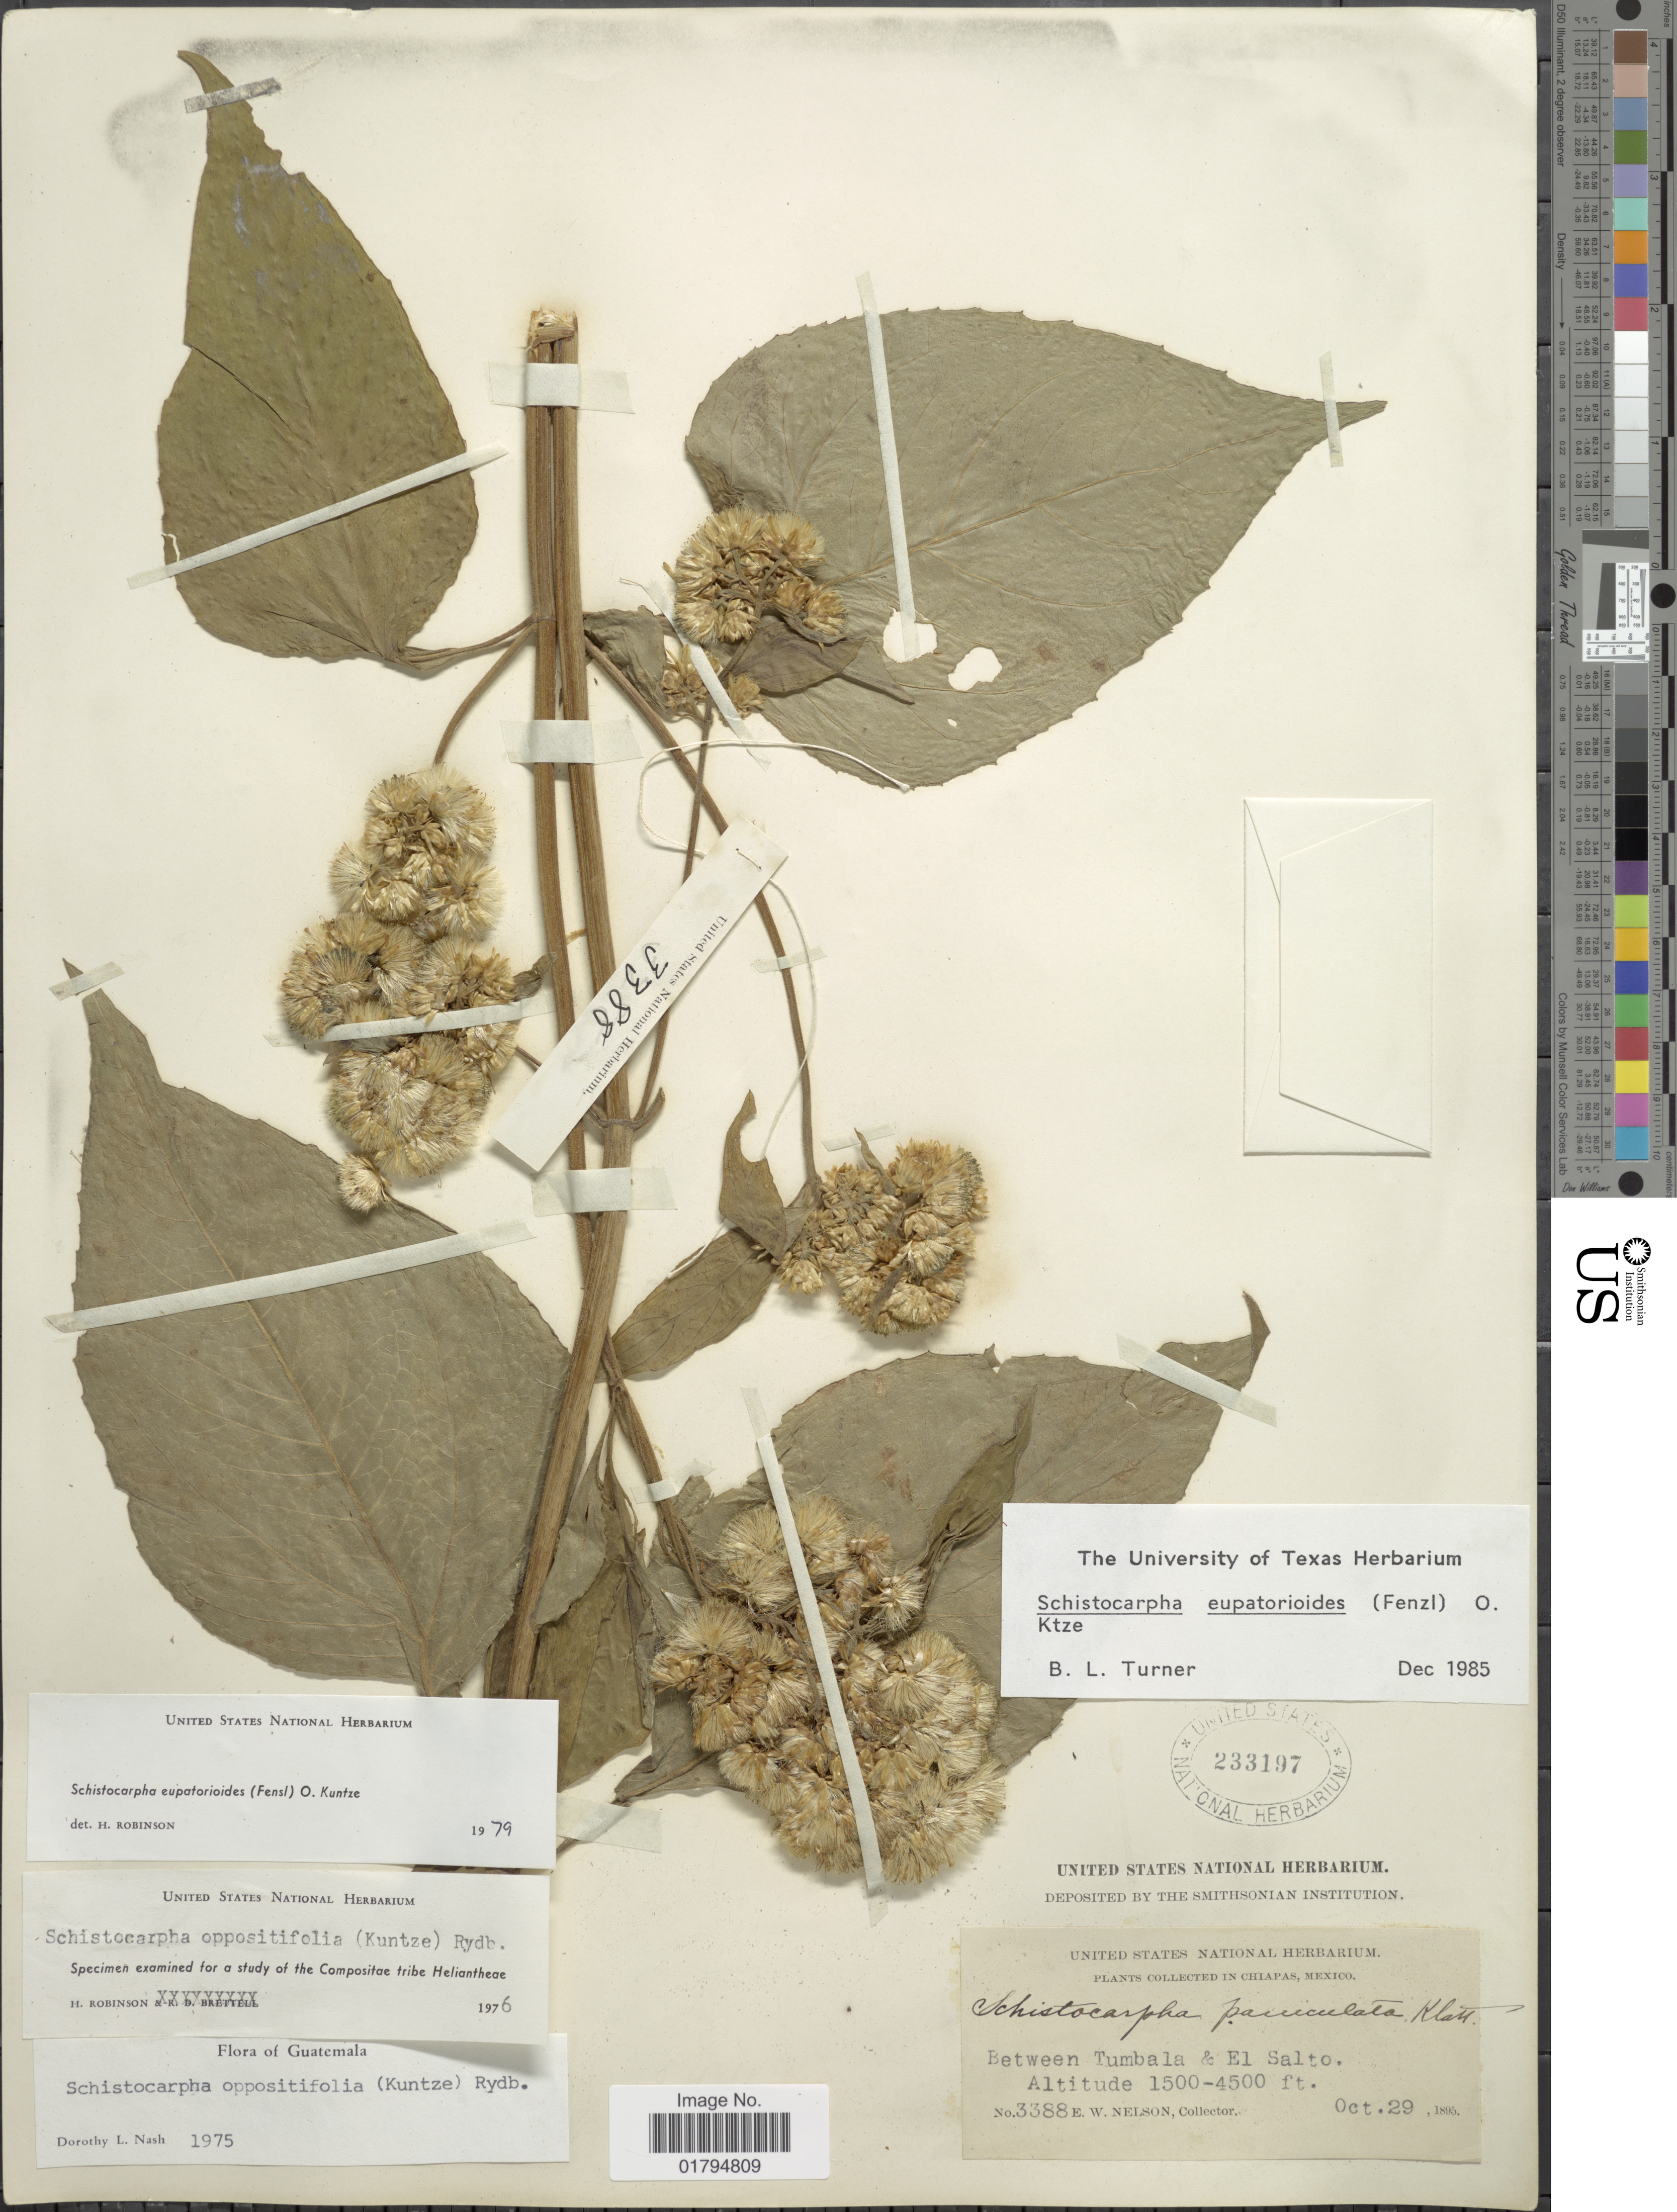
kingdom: Plantae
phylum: Tracheophyta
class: Magnoliopsida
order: Asterales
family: Asteraceae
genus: Schistocarpha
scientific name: Schistocarpha eupatorioides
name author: (Fenzl) Kuntze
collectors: E. W. Nelson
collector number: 3388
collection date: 1895-10-29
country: Mexico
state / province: Chiapas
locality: Between Tumbala & El Salto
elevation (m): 457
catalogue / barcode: US 233197